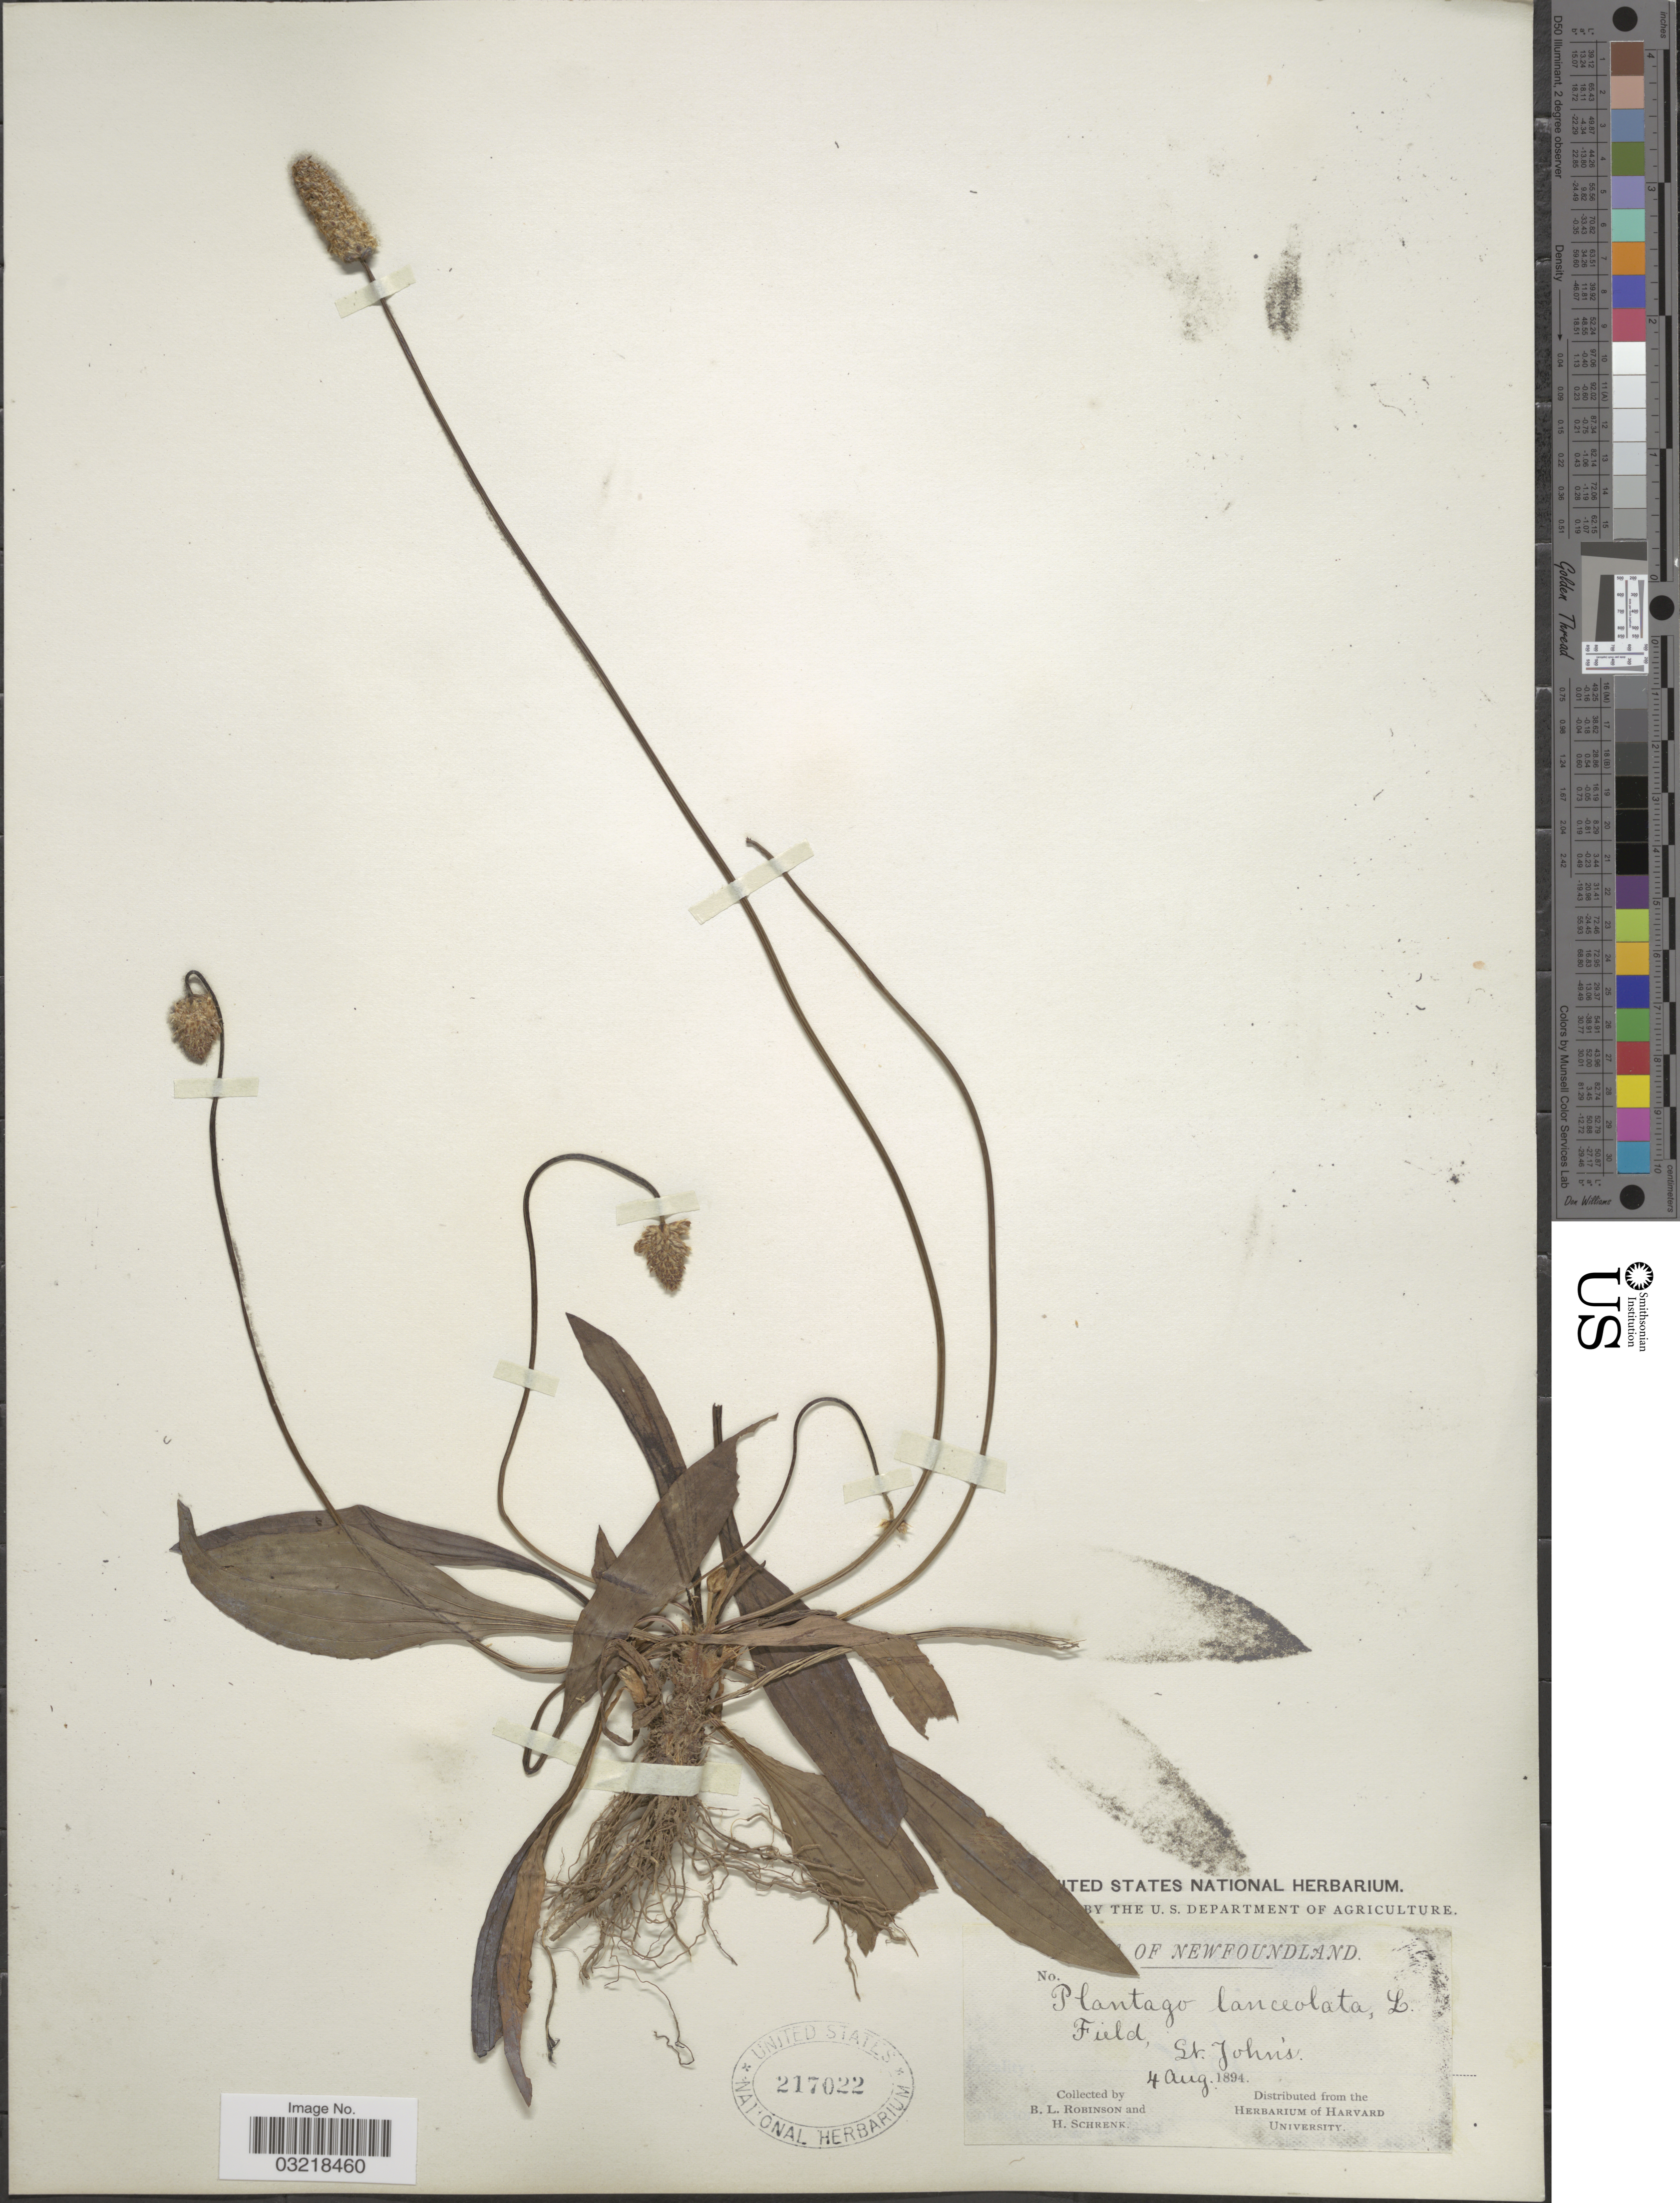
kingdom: Plantae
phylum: Tracheophyta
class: Magnoliopsida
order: Lamiales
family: Plantaginaceae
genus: Plantago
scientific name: Plantago lanceolata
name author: L.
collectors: B. L. Robinson & H. Schrenk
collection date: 1894-08-04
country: Canada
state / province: Newfoundland and Labrador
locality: St. John's.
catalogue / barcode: US 217022